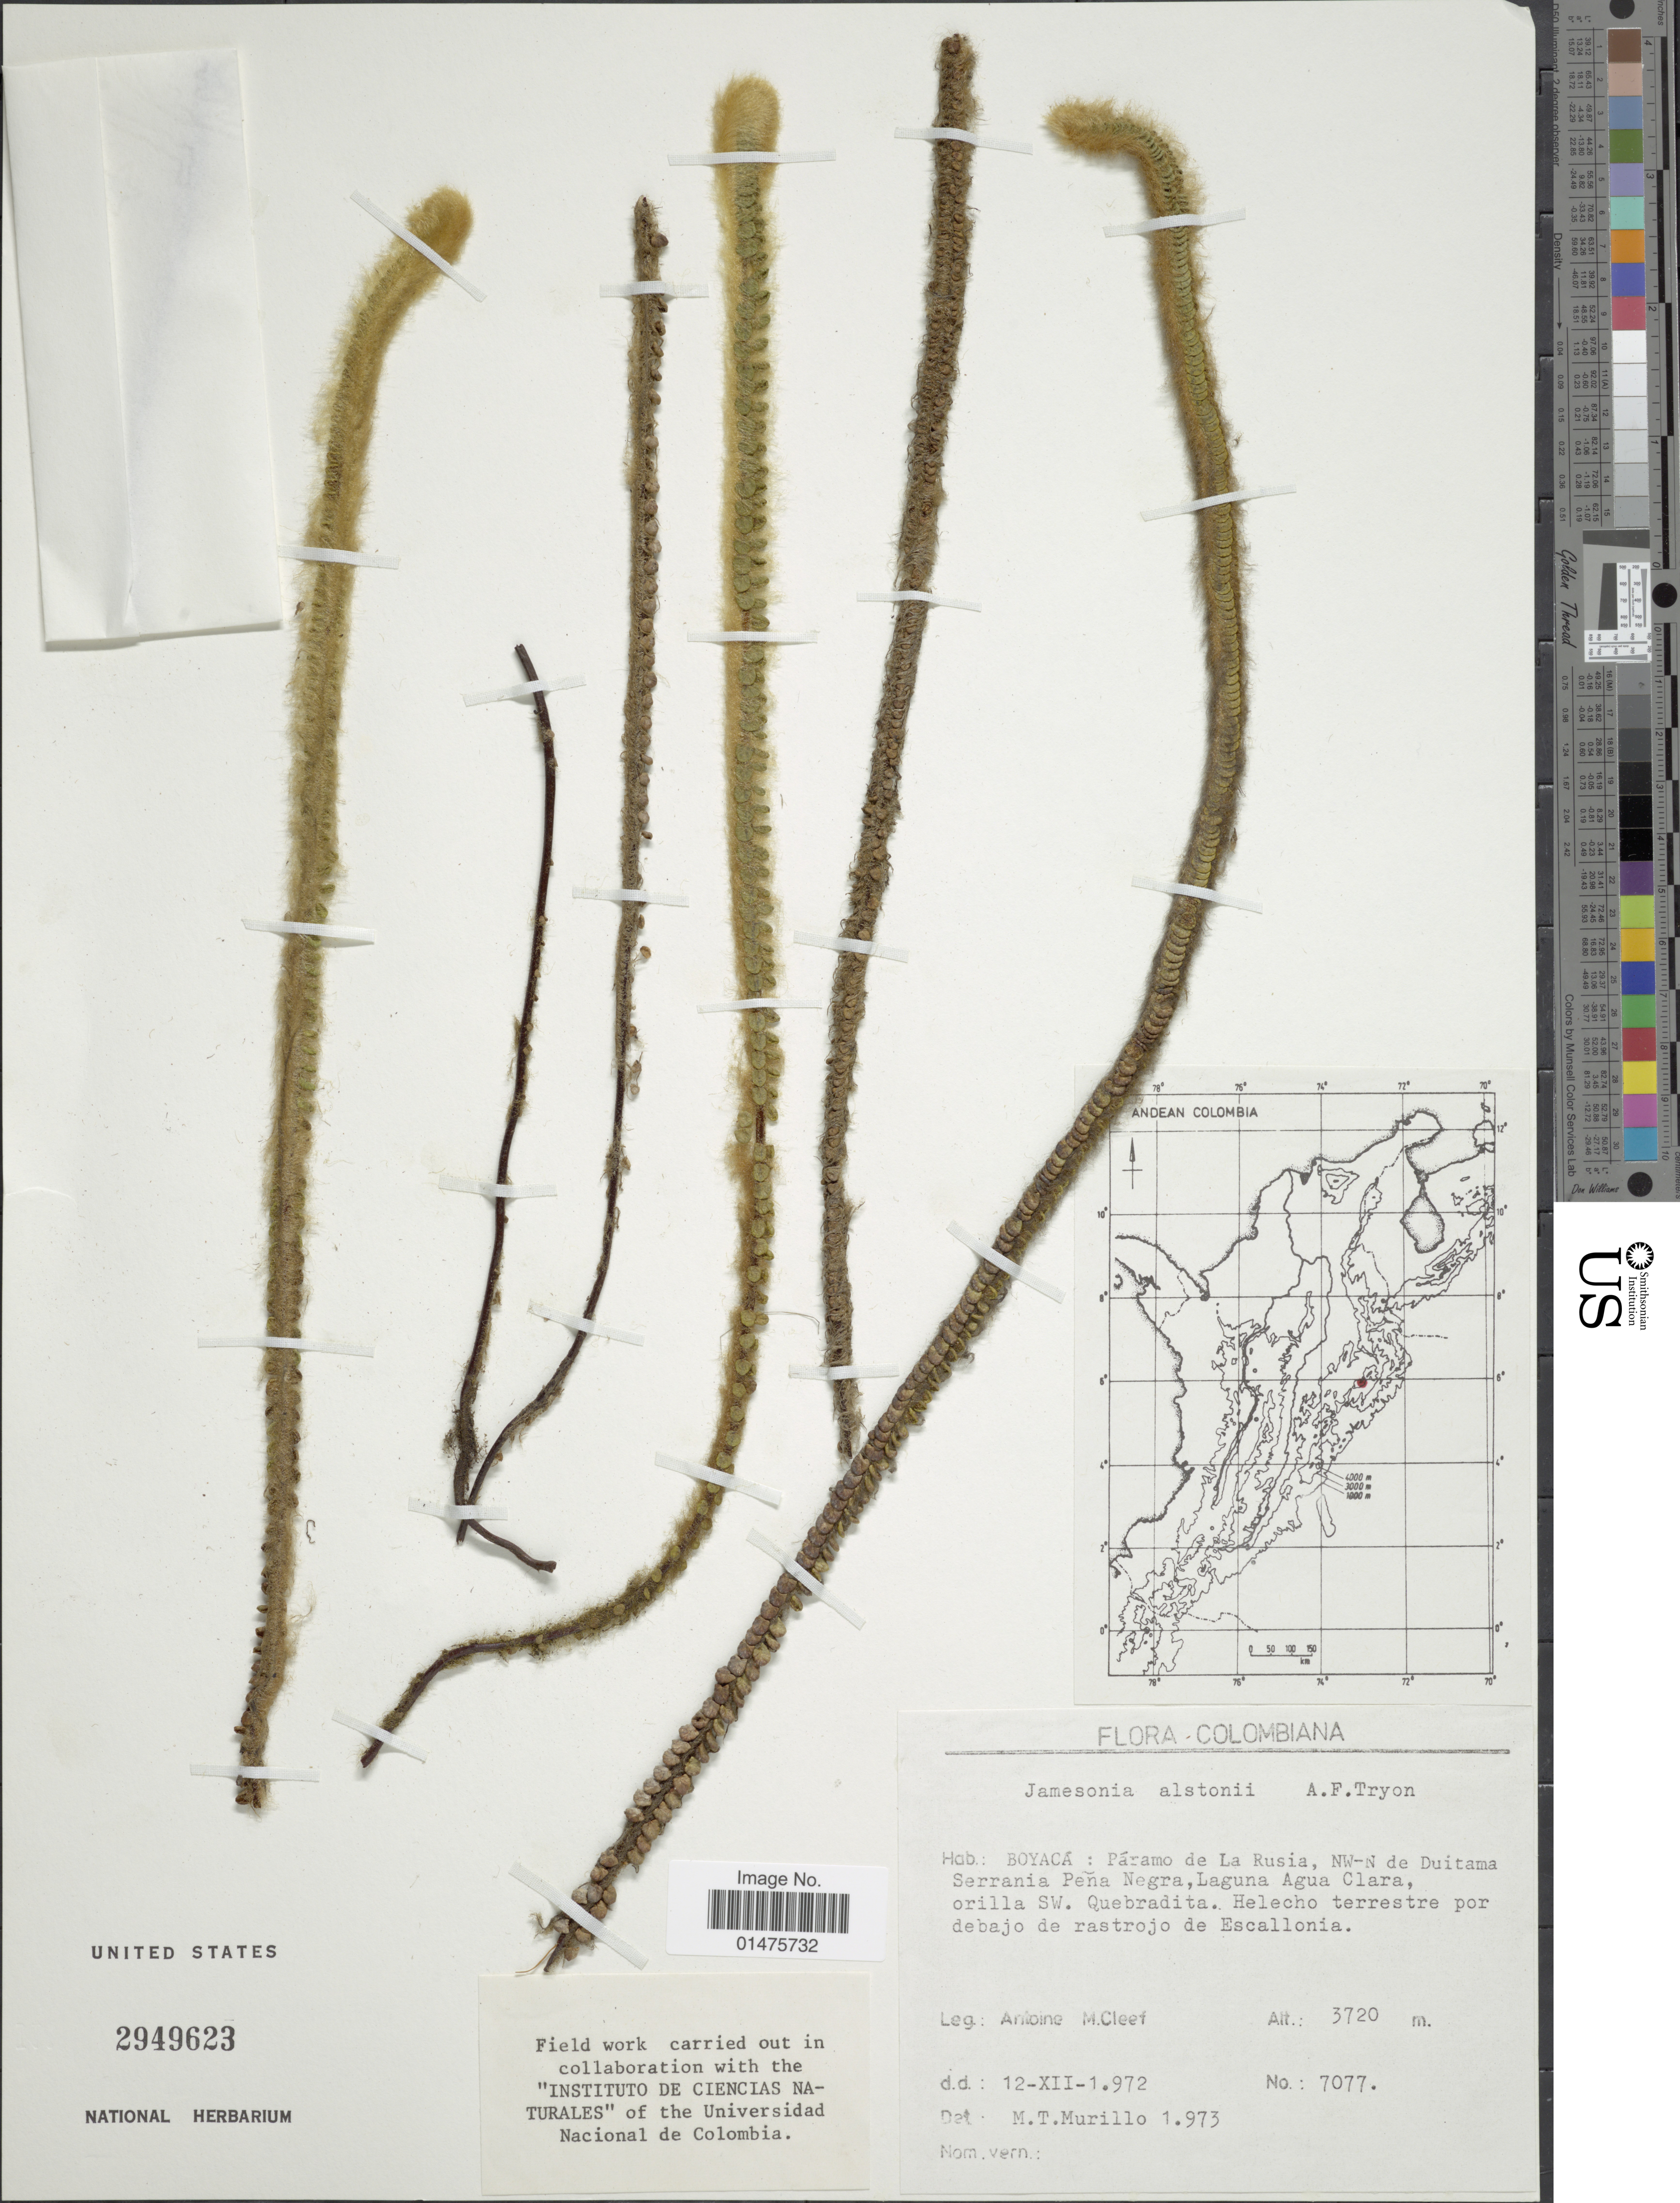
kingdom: Plantae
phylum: Tracheophyta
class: Polypodiopsida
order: Polypodiales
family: Pteridaceae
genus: Jamesonia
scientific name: Jamesonia alstonii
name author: A.F. Tryon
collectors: A. M. Cleef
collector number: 7077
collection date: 1972-12-12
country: Colombia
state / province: Boyacá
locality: Páramo de La Rusia, NW-N de Duitama Serrania Peña Negra, Laguna Agua Clara, orilla SW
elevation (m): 3720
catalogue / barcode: US 2949623